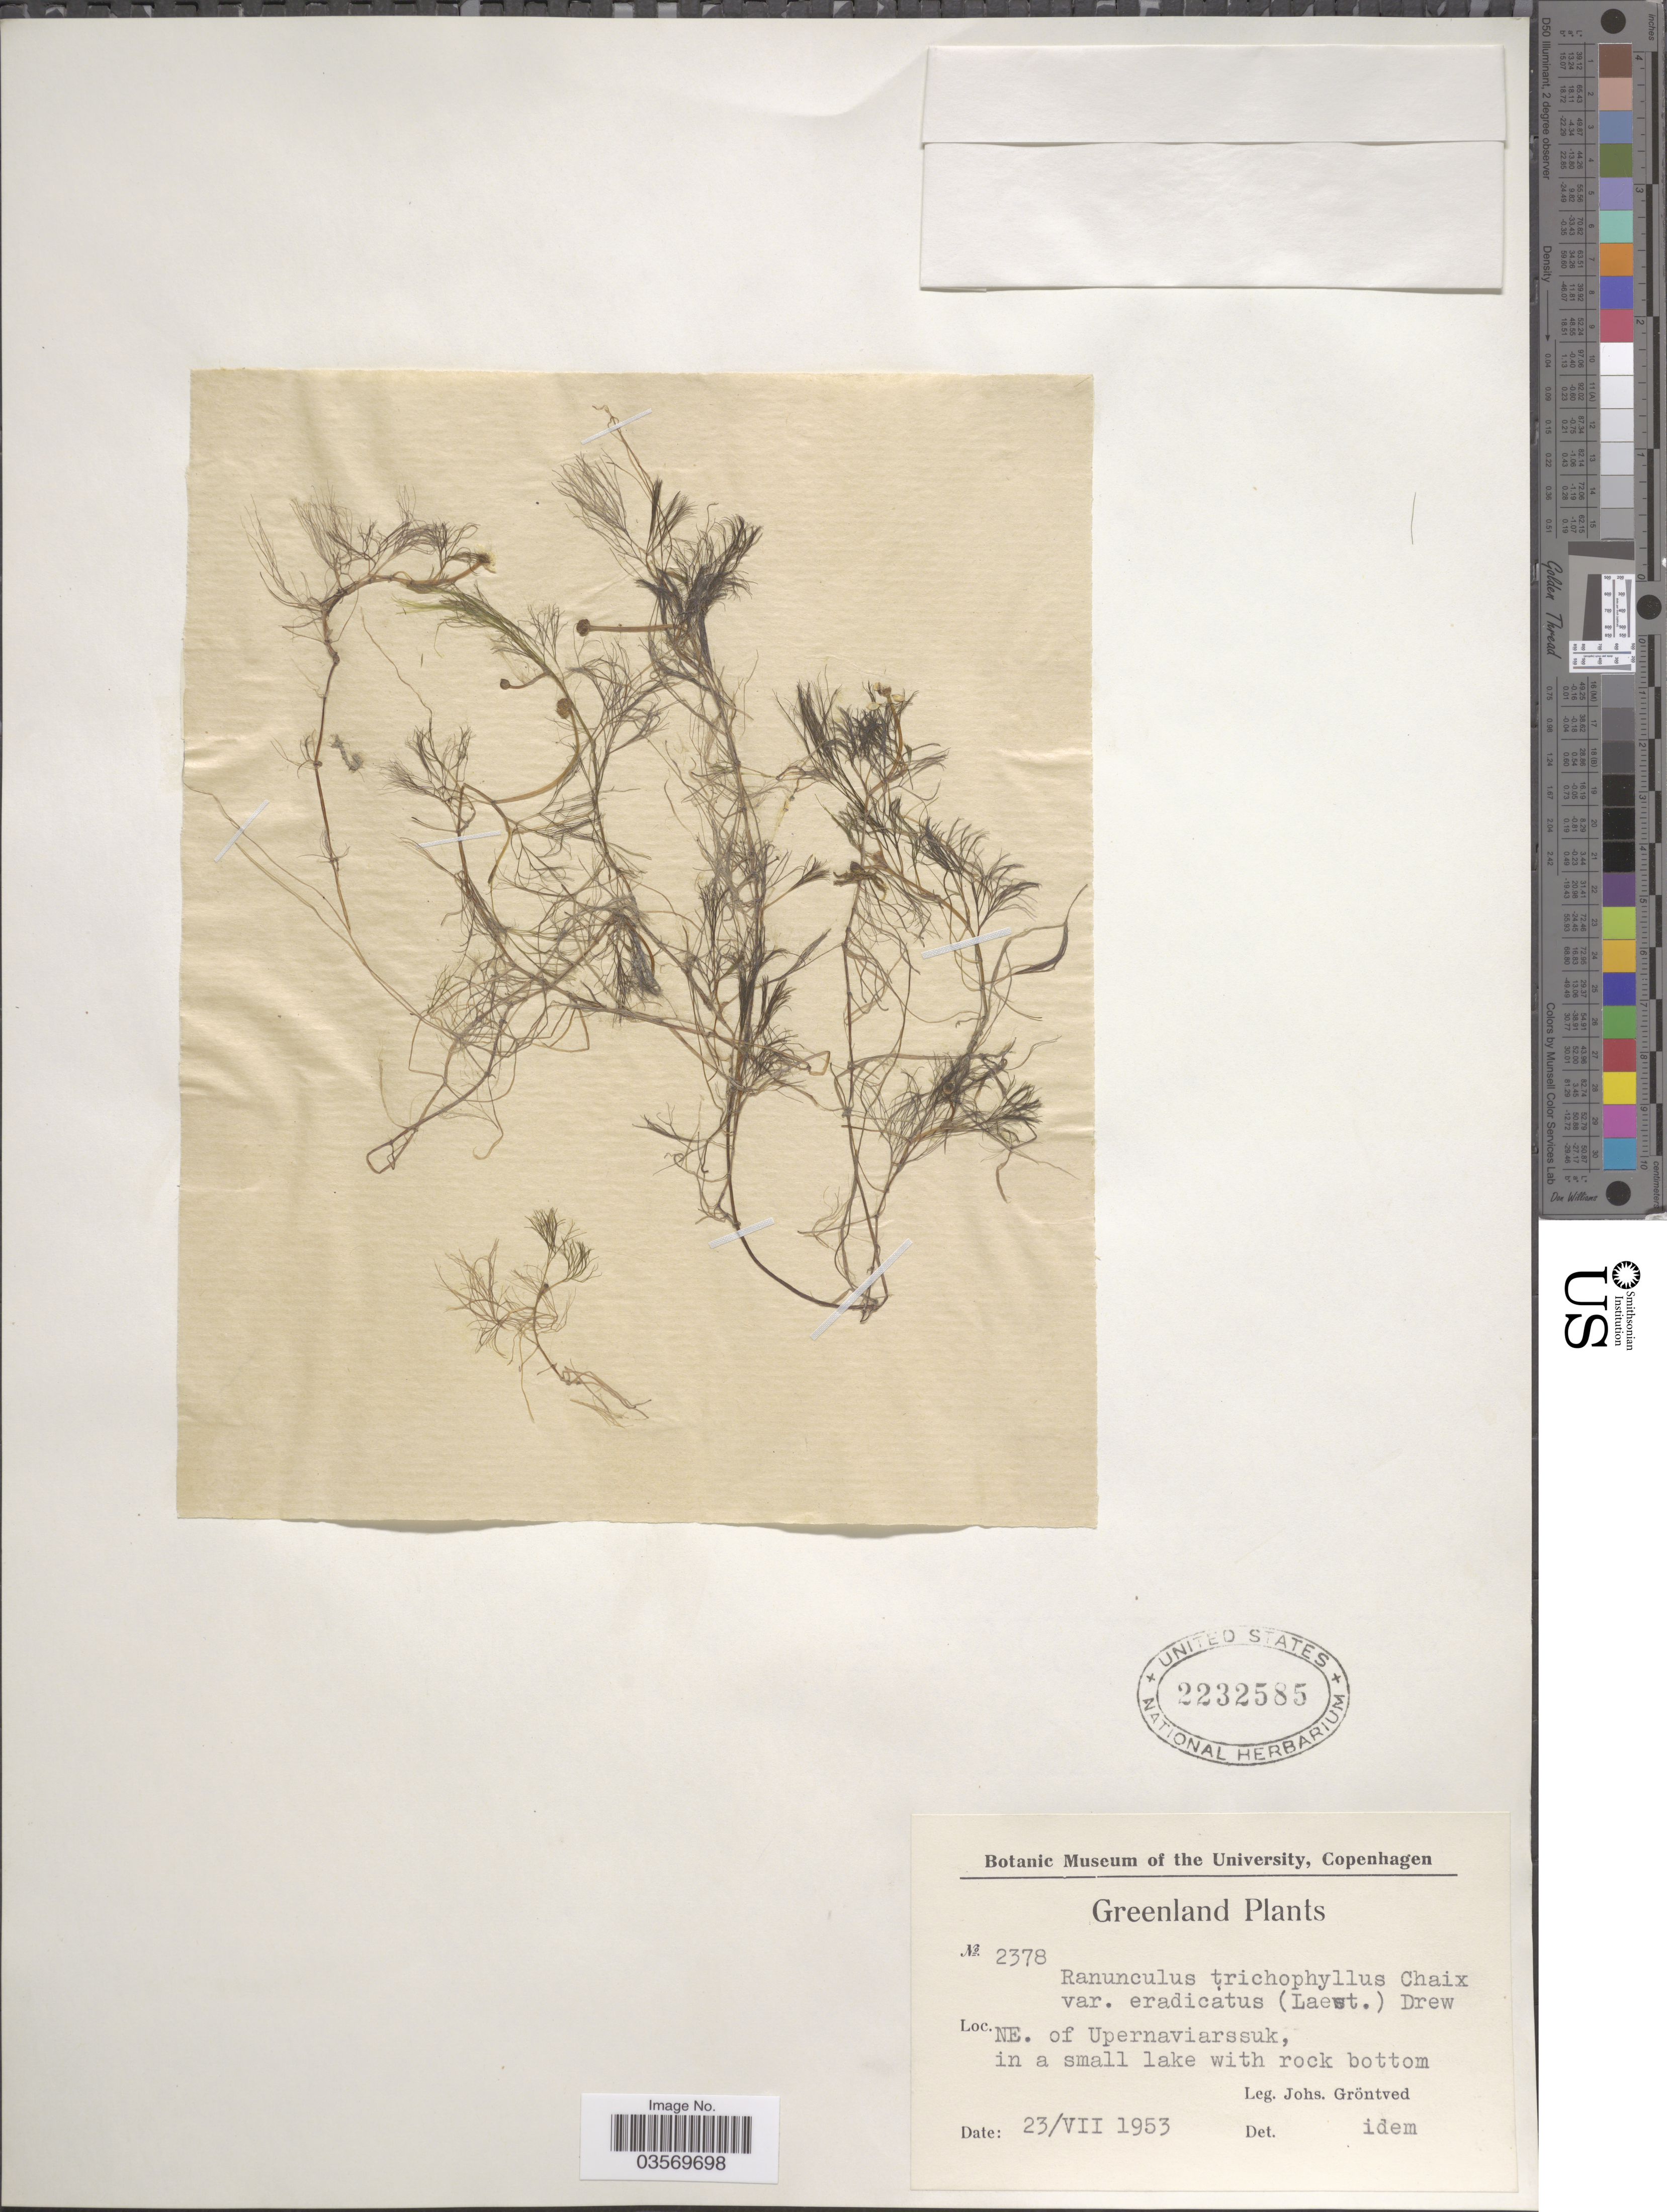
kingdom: Plantae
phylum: Tracheophyta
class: Magnoliopsida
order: Ranunculales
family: Ranunculaceae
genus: Ranunculus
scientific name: Ranunculus confervoides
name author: (Fr. a) Fr.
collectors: J. Gröntved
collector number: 2378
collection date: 1953-07-23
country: Greenland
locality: NE. of Upernaviarssuk, in a small lake with rock bottom.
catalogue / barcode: US 2232585